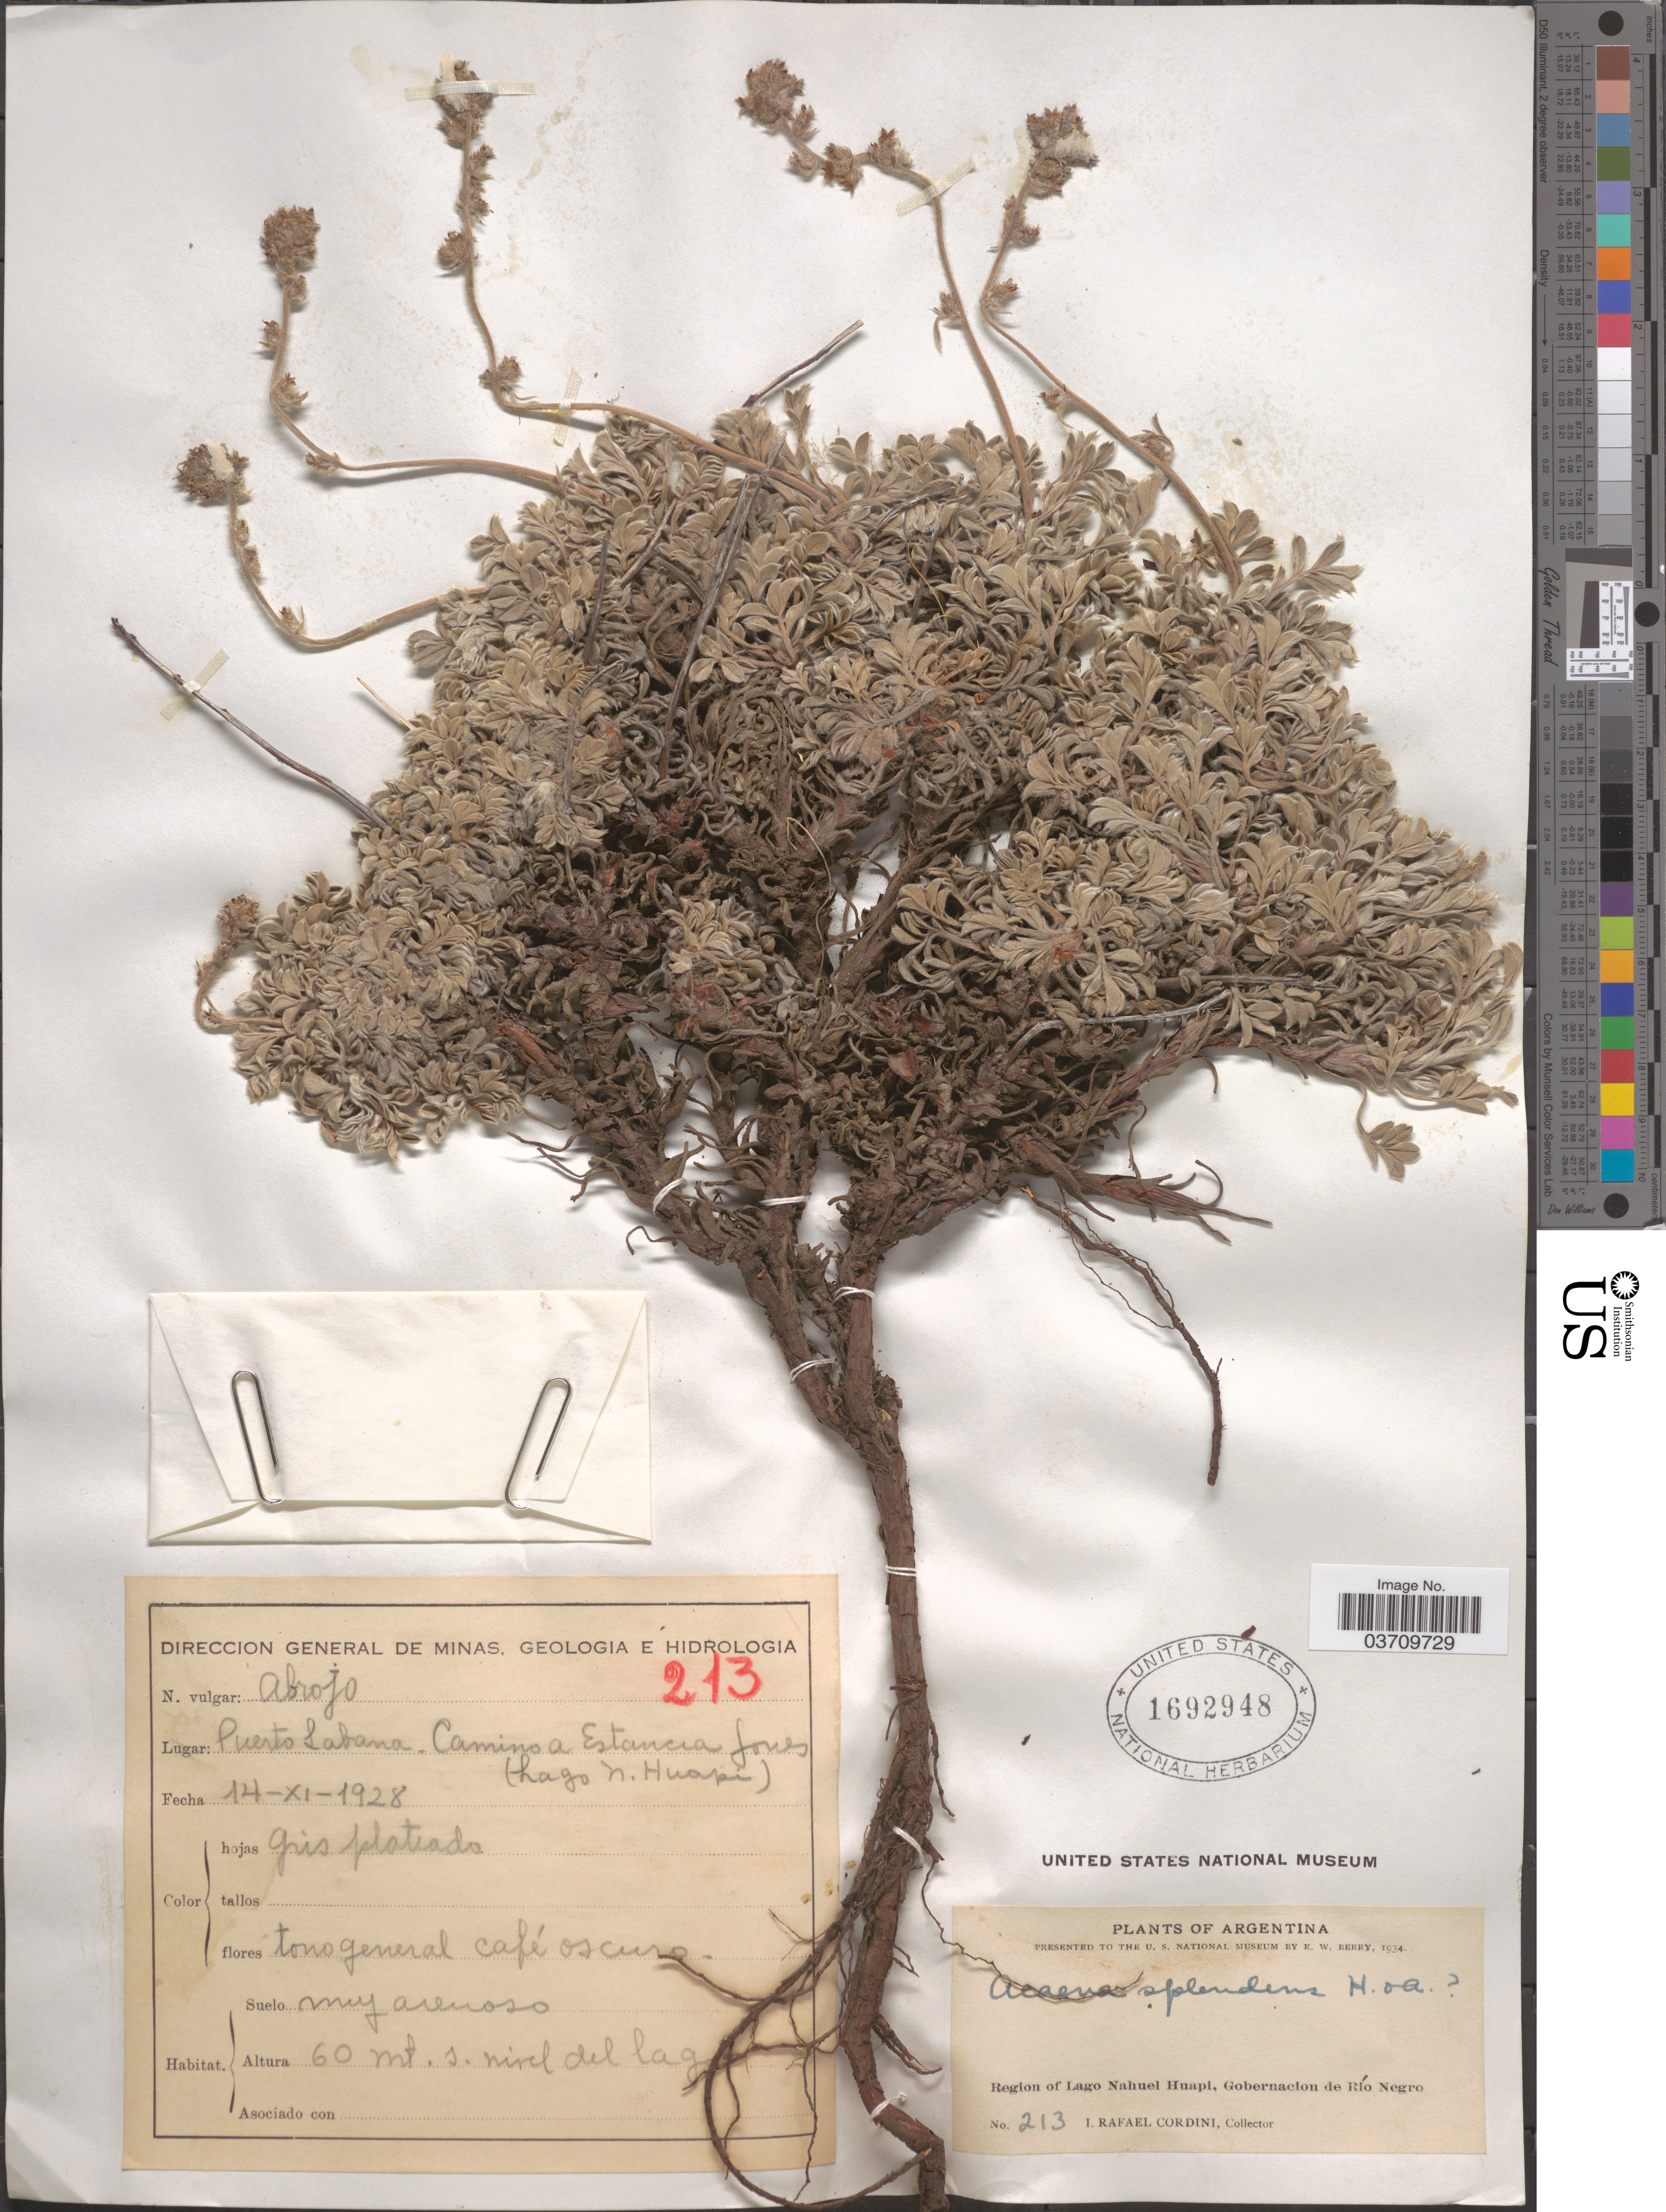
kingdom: Plantae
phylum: Tracheophyta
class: Magnoliopsida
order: Rosales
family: Rosaceae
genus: Acaena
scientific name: Acaena splendens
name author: Hook. & Arn. in Hook.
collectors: I. Cordini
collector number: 213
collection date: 1928-11-14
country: Argentina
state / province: Rio Negro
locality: Region of Lago Nahuel Huapi, Gobernacion de Río Negro. Puerto Sabana. Camino a Estancia Jones.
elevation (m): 60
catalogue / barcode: US 1692948